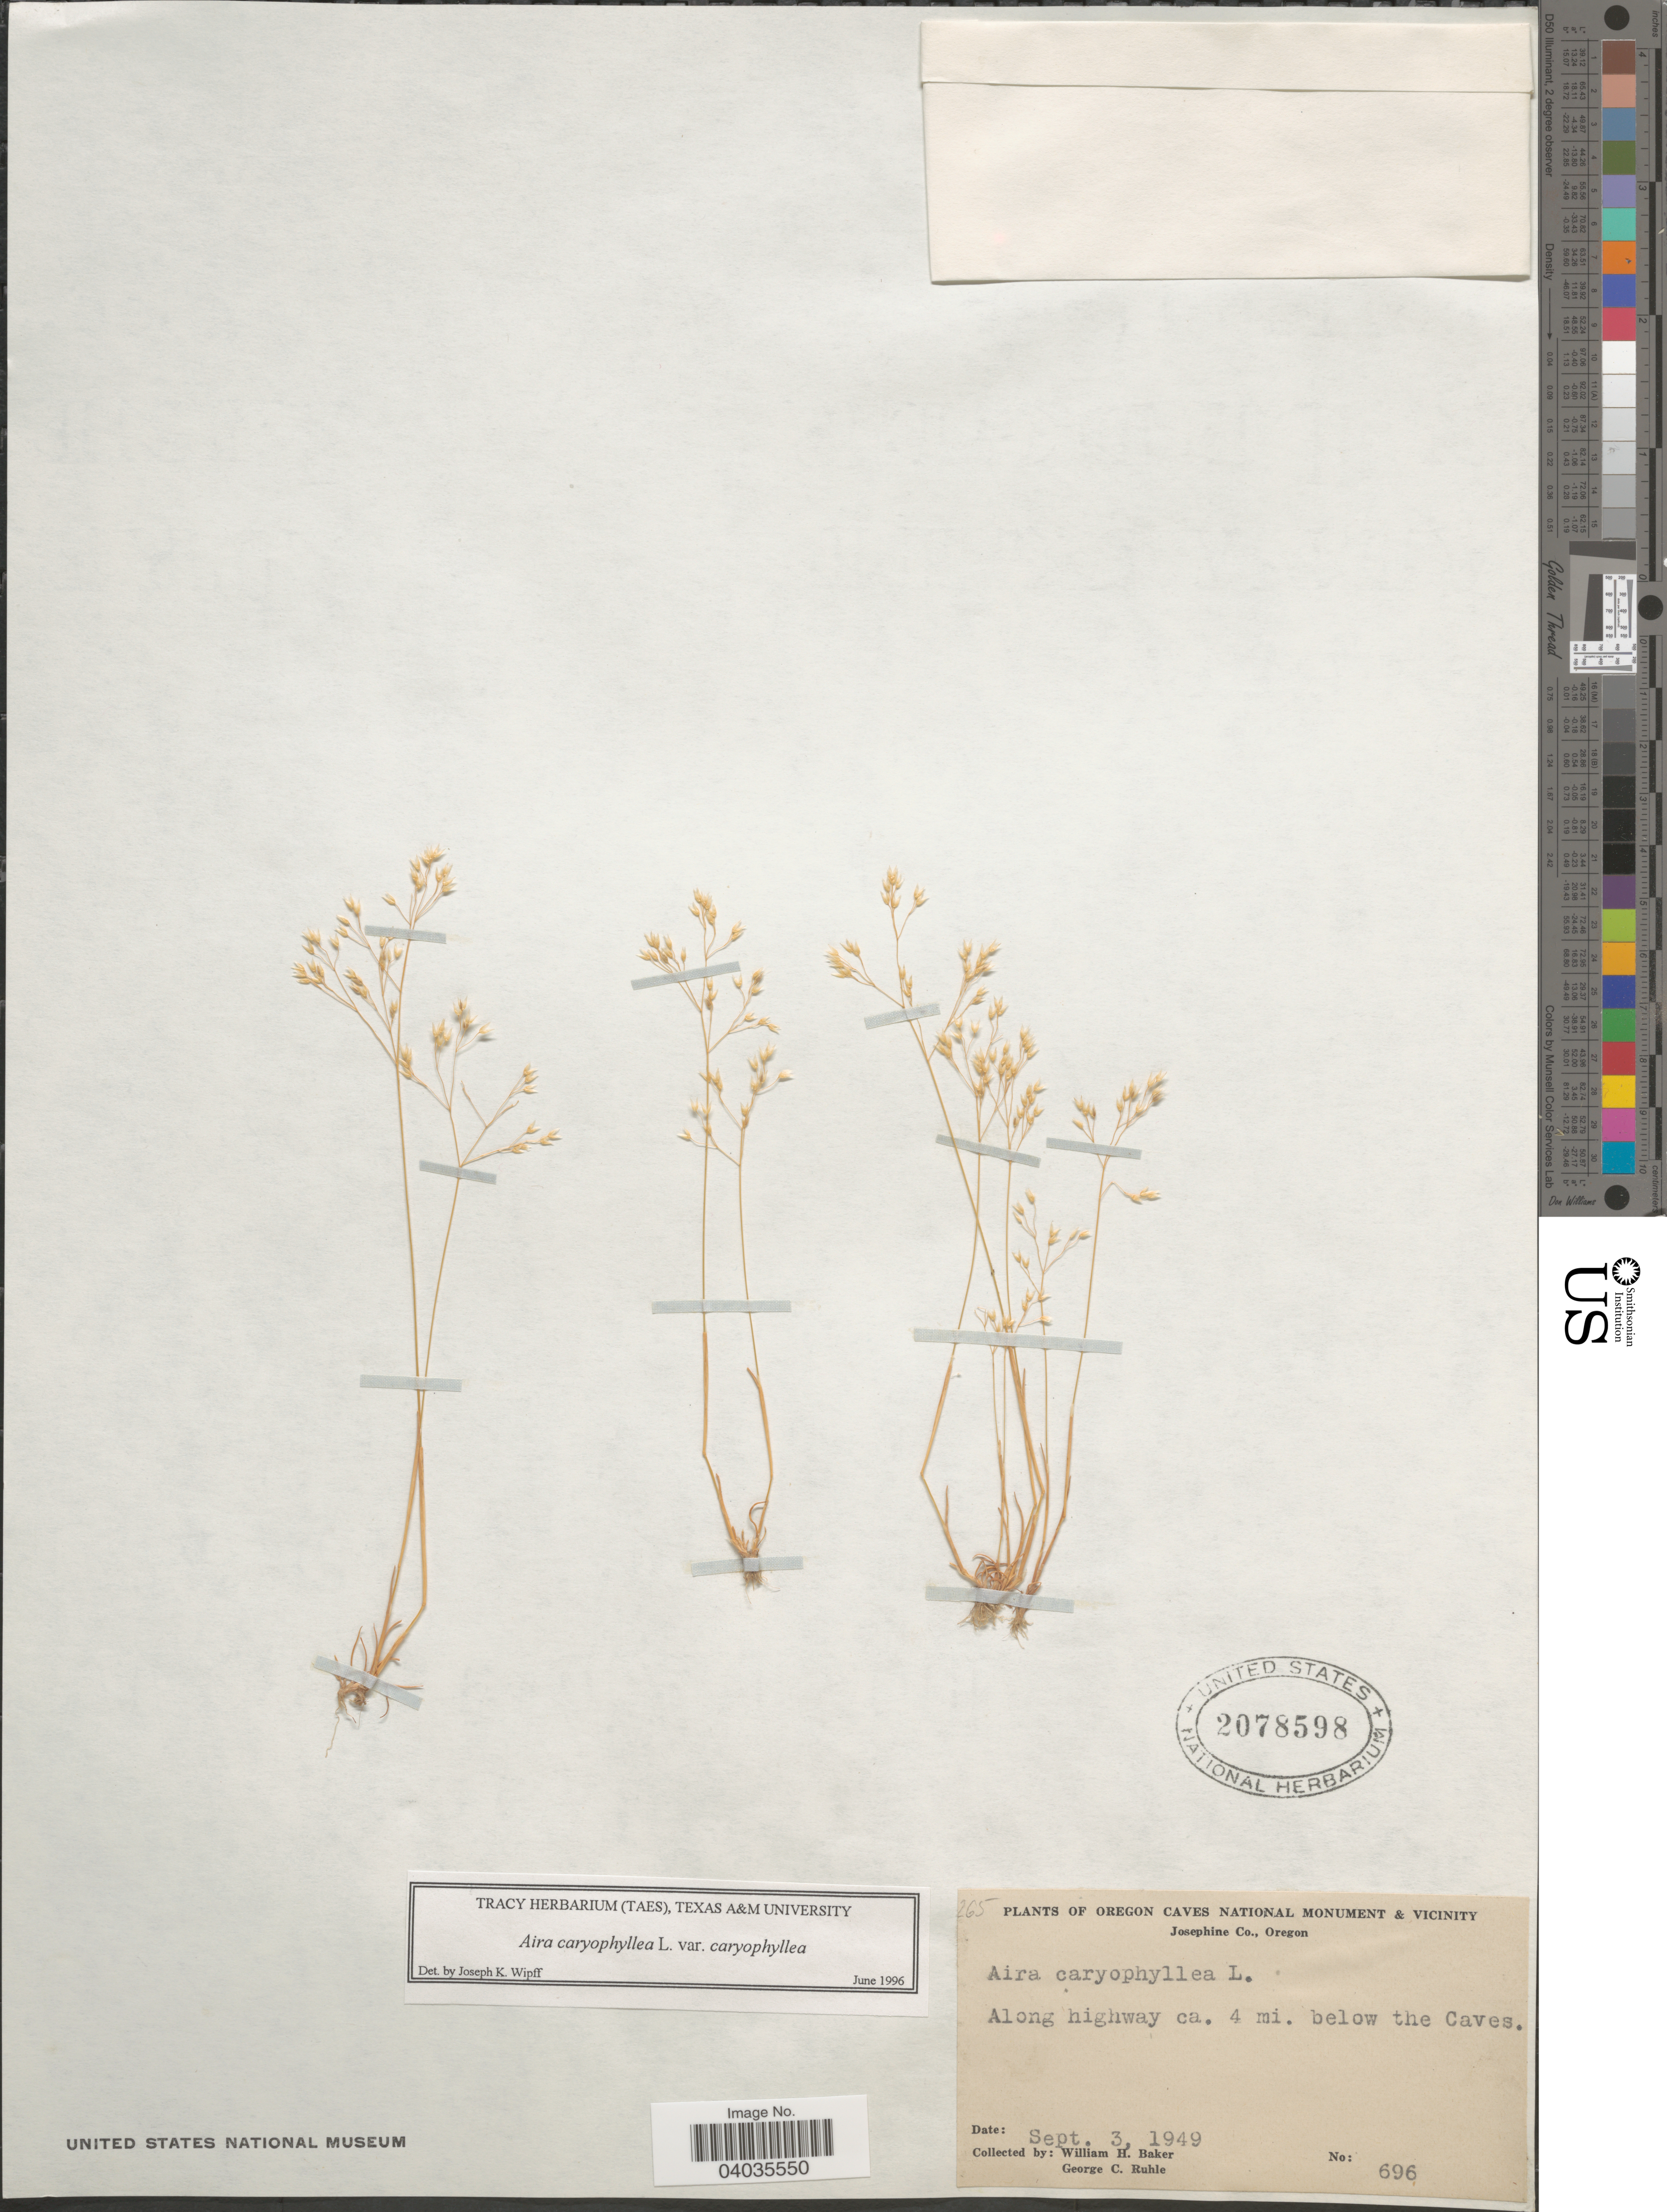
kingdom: Plantae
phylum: Tracheophyta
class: Liliopsida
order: Poales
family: Poaceae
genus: Aira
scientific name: Aira caryophyllea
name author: L.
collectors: W. H. Baker & G. Ruhle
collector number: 696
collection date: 1949-09-03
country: United States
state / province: Oregon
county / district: Josephine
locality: Oregon Caves National Monument & Vicinity. Josephine Co. Along Highway ca. 4 mi. below the Caves.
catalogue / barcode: US 2078598